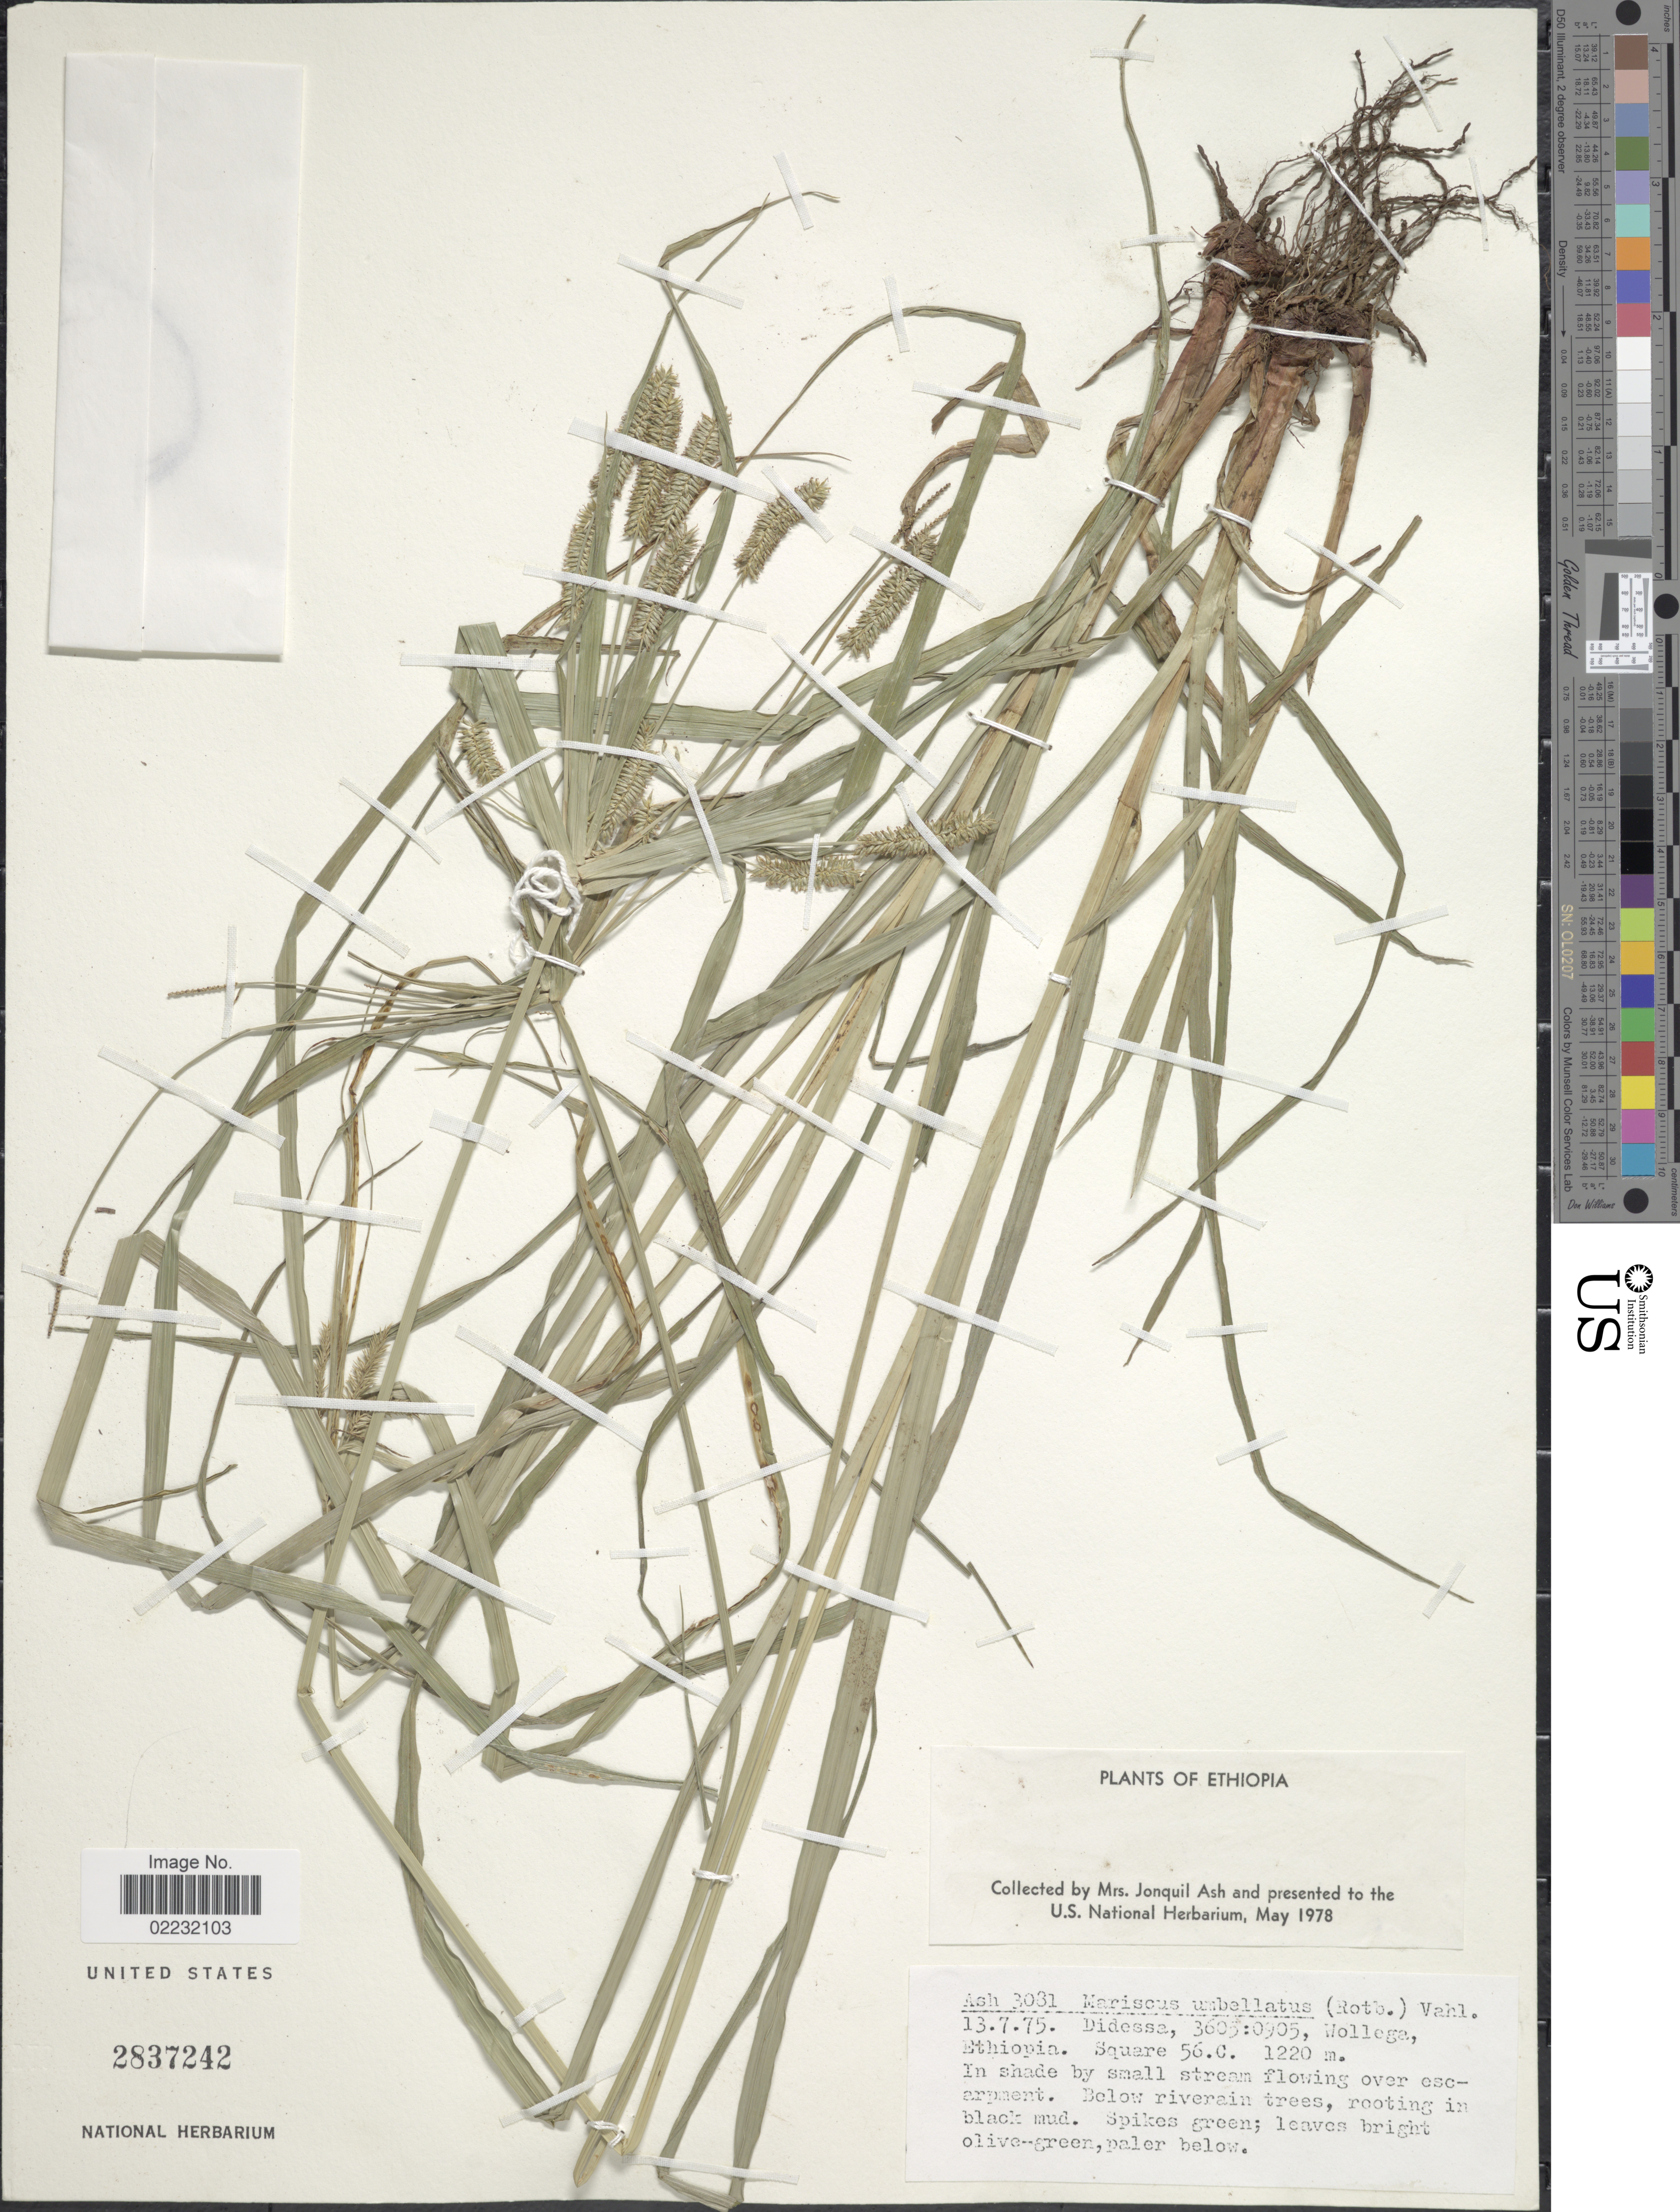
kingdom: Plantae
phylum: Tracheophyta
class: Liliopsida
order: Poales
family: Cyperaceae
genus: Cyperus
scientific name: Cyperus cyperoides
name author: (L.) Kuntze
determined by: Strong, Mark T., (BOT), Smithsonian Institution - National Museum of Natural History (UNITED STATES)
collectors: J. Ash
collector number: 3031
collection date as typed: Transcribed d/m/y: 13/7/75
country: Ethiopia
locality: Didessa, Wollega, below riverain trees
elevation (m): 1220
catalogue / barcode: US 2837242